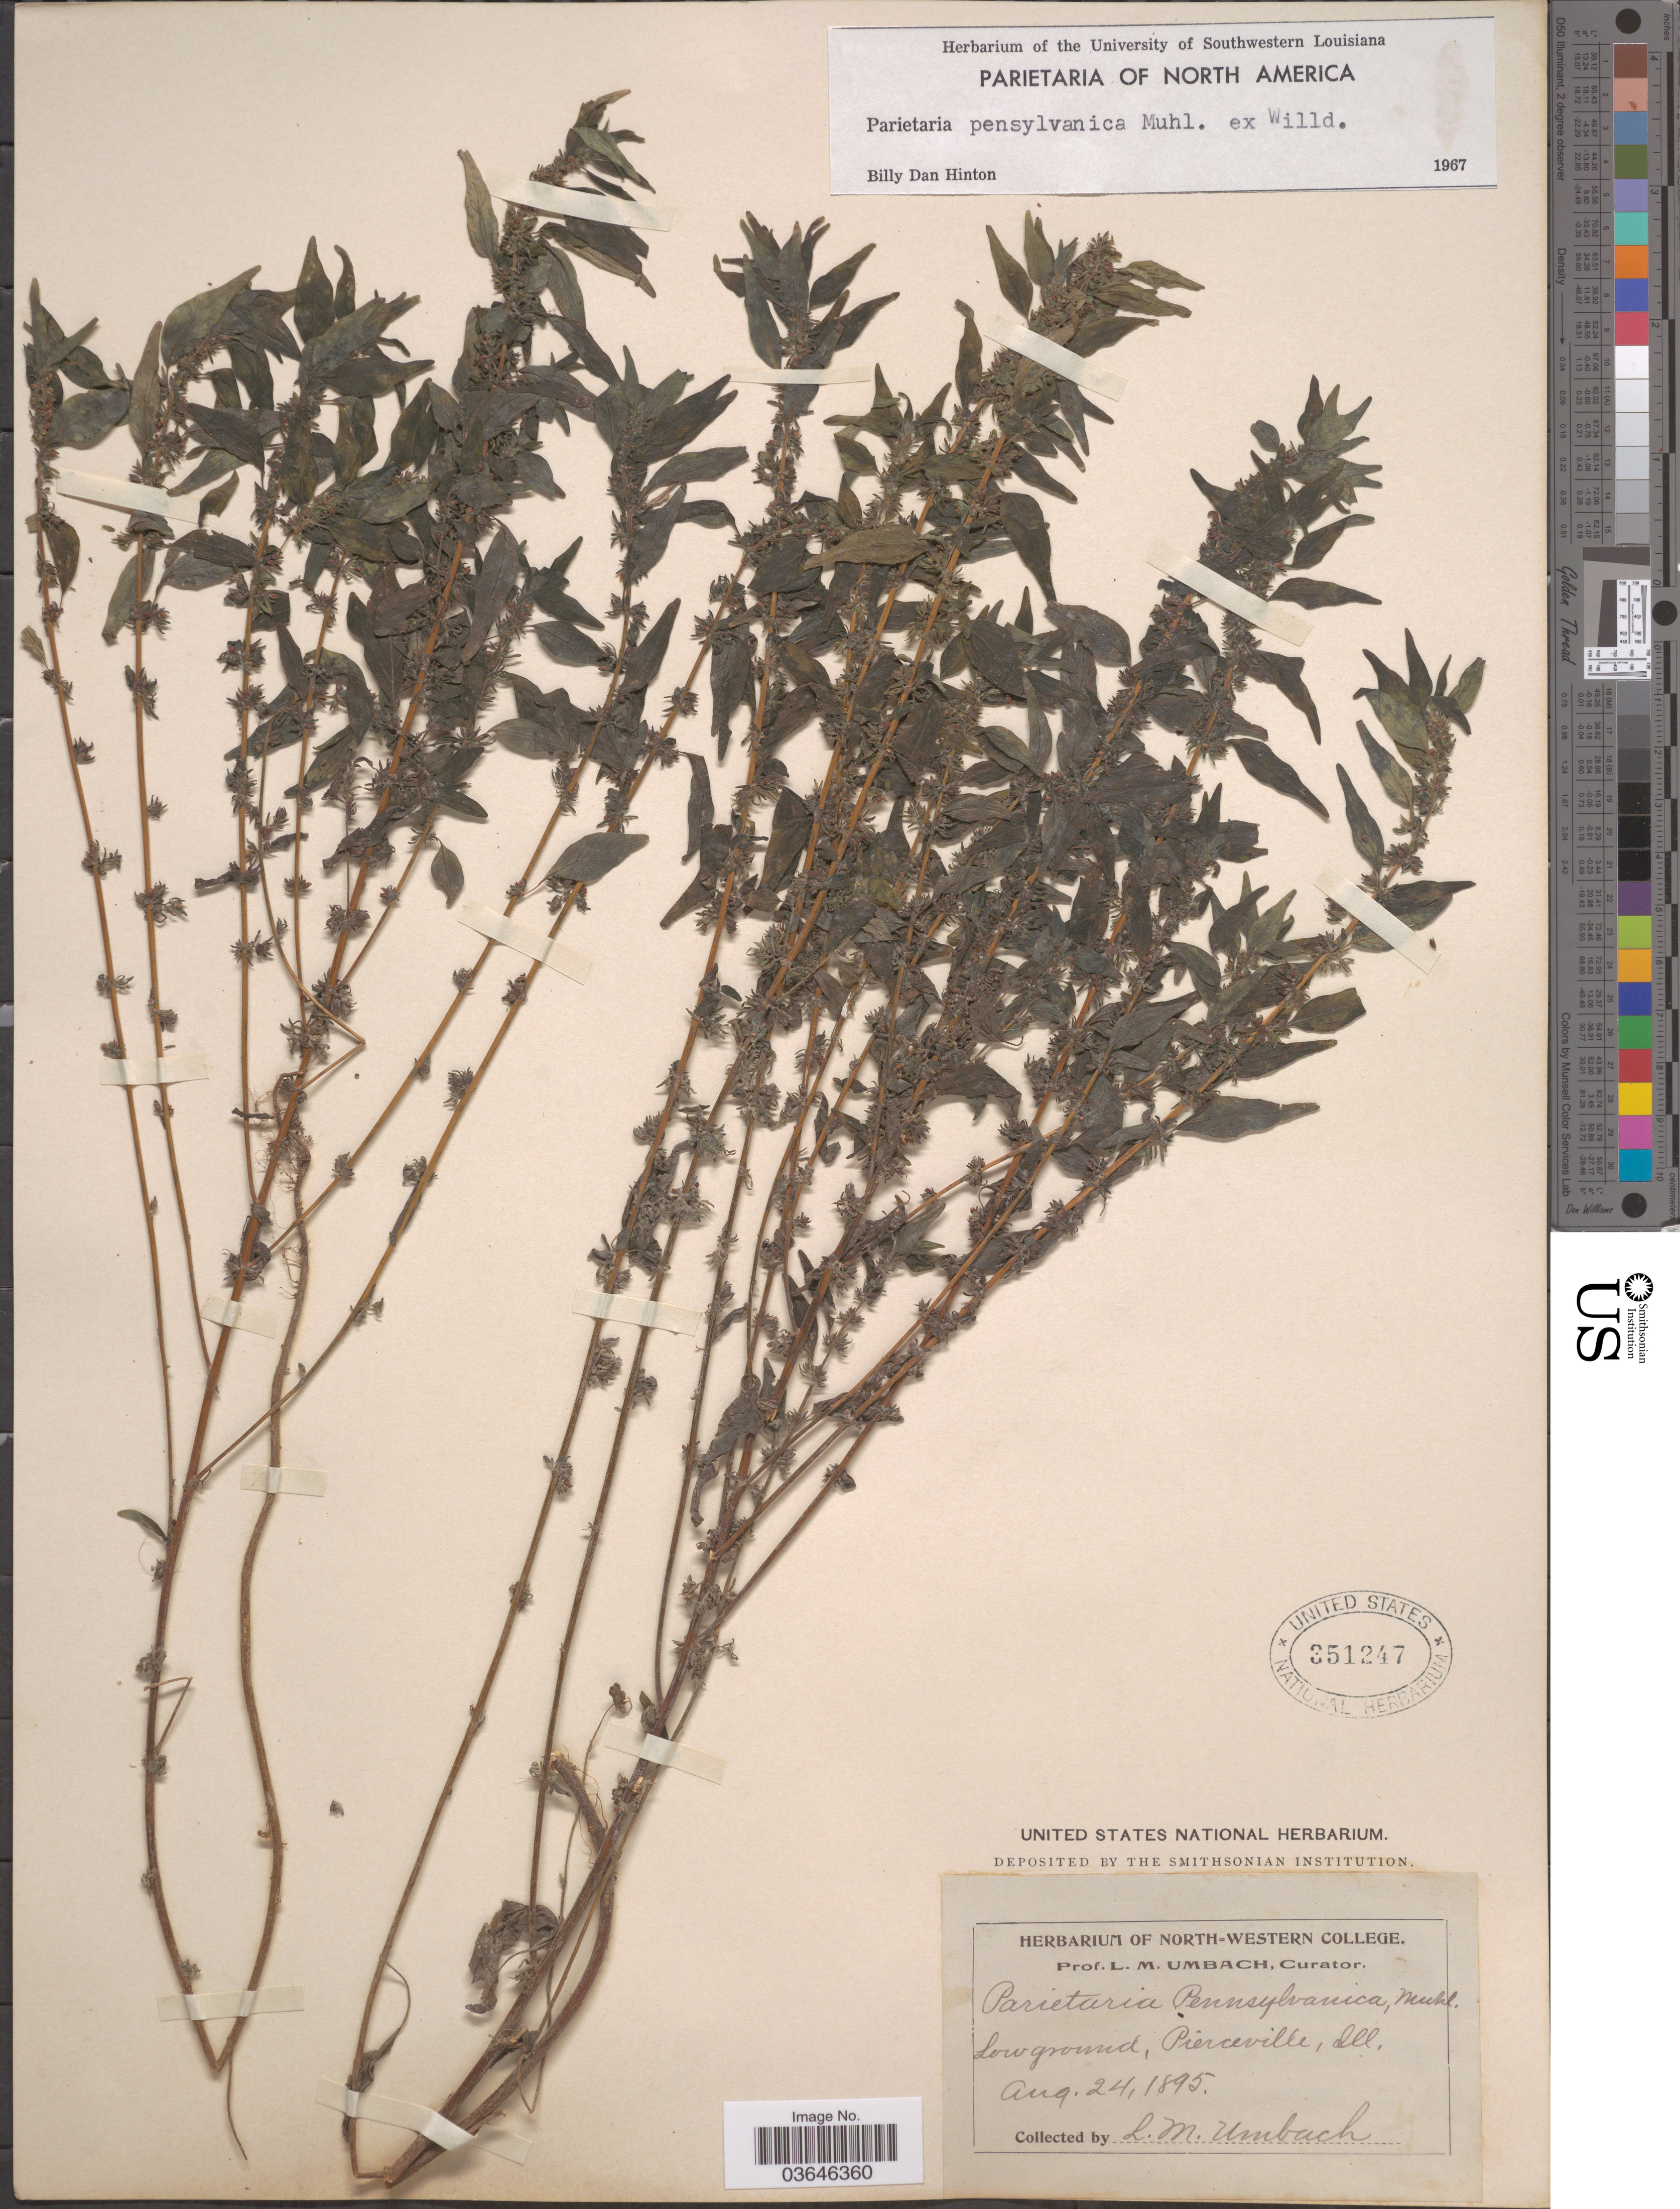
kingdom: Plantae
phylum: Tracheophyta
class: Magnoliopsida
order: Rosales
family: Urticaceae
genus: Parietaria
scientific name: Parietaria pensylvanica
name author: Muhl. ex Willd.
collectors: L. M. Umbach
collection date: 1895-08-24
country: United States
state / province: Illinois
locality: Lowground, Pierceville.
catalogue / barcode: US 351247